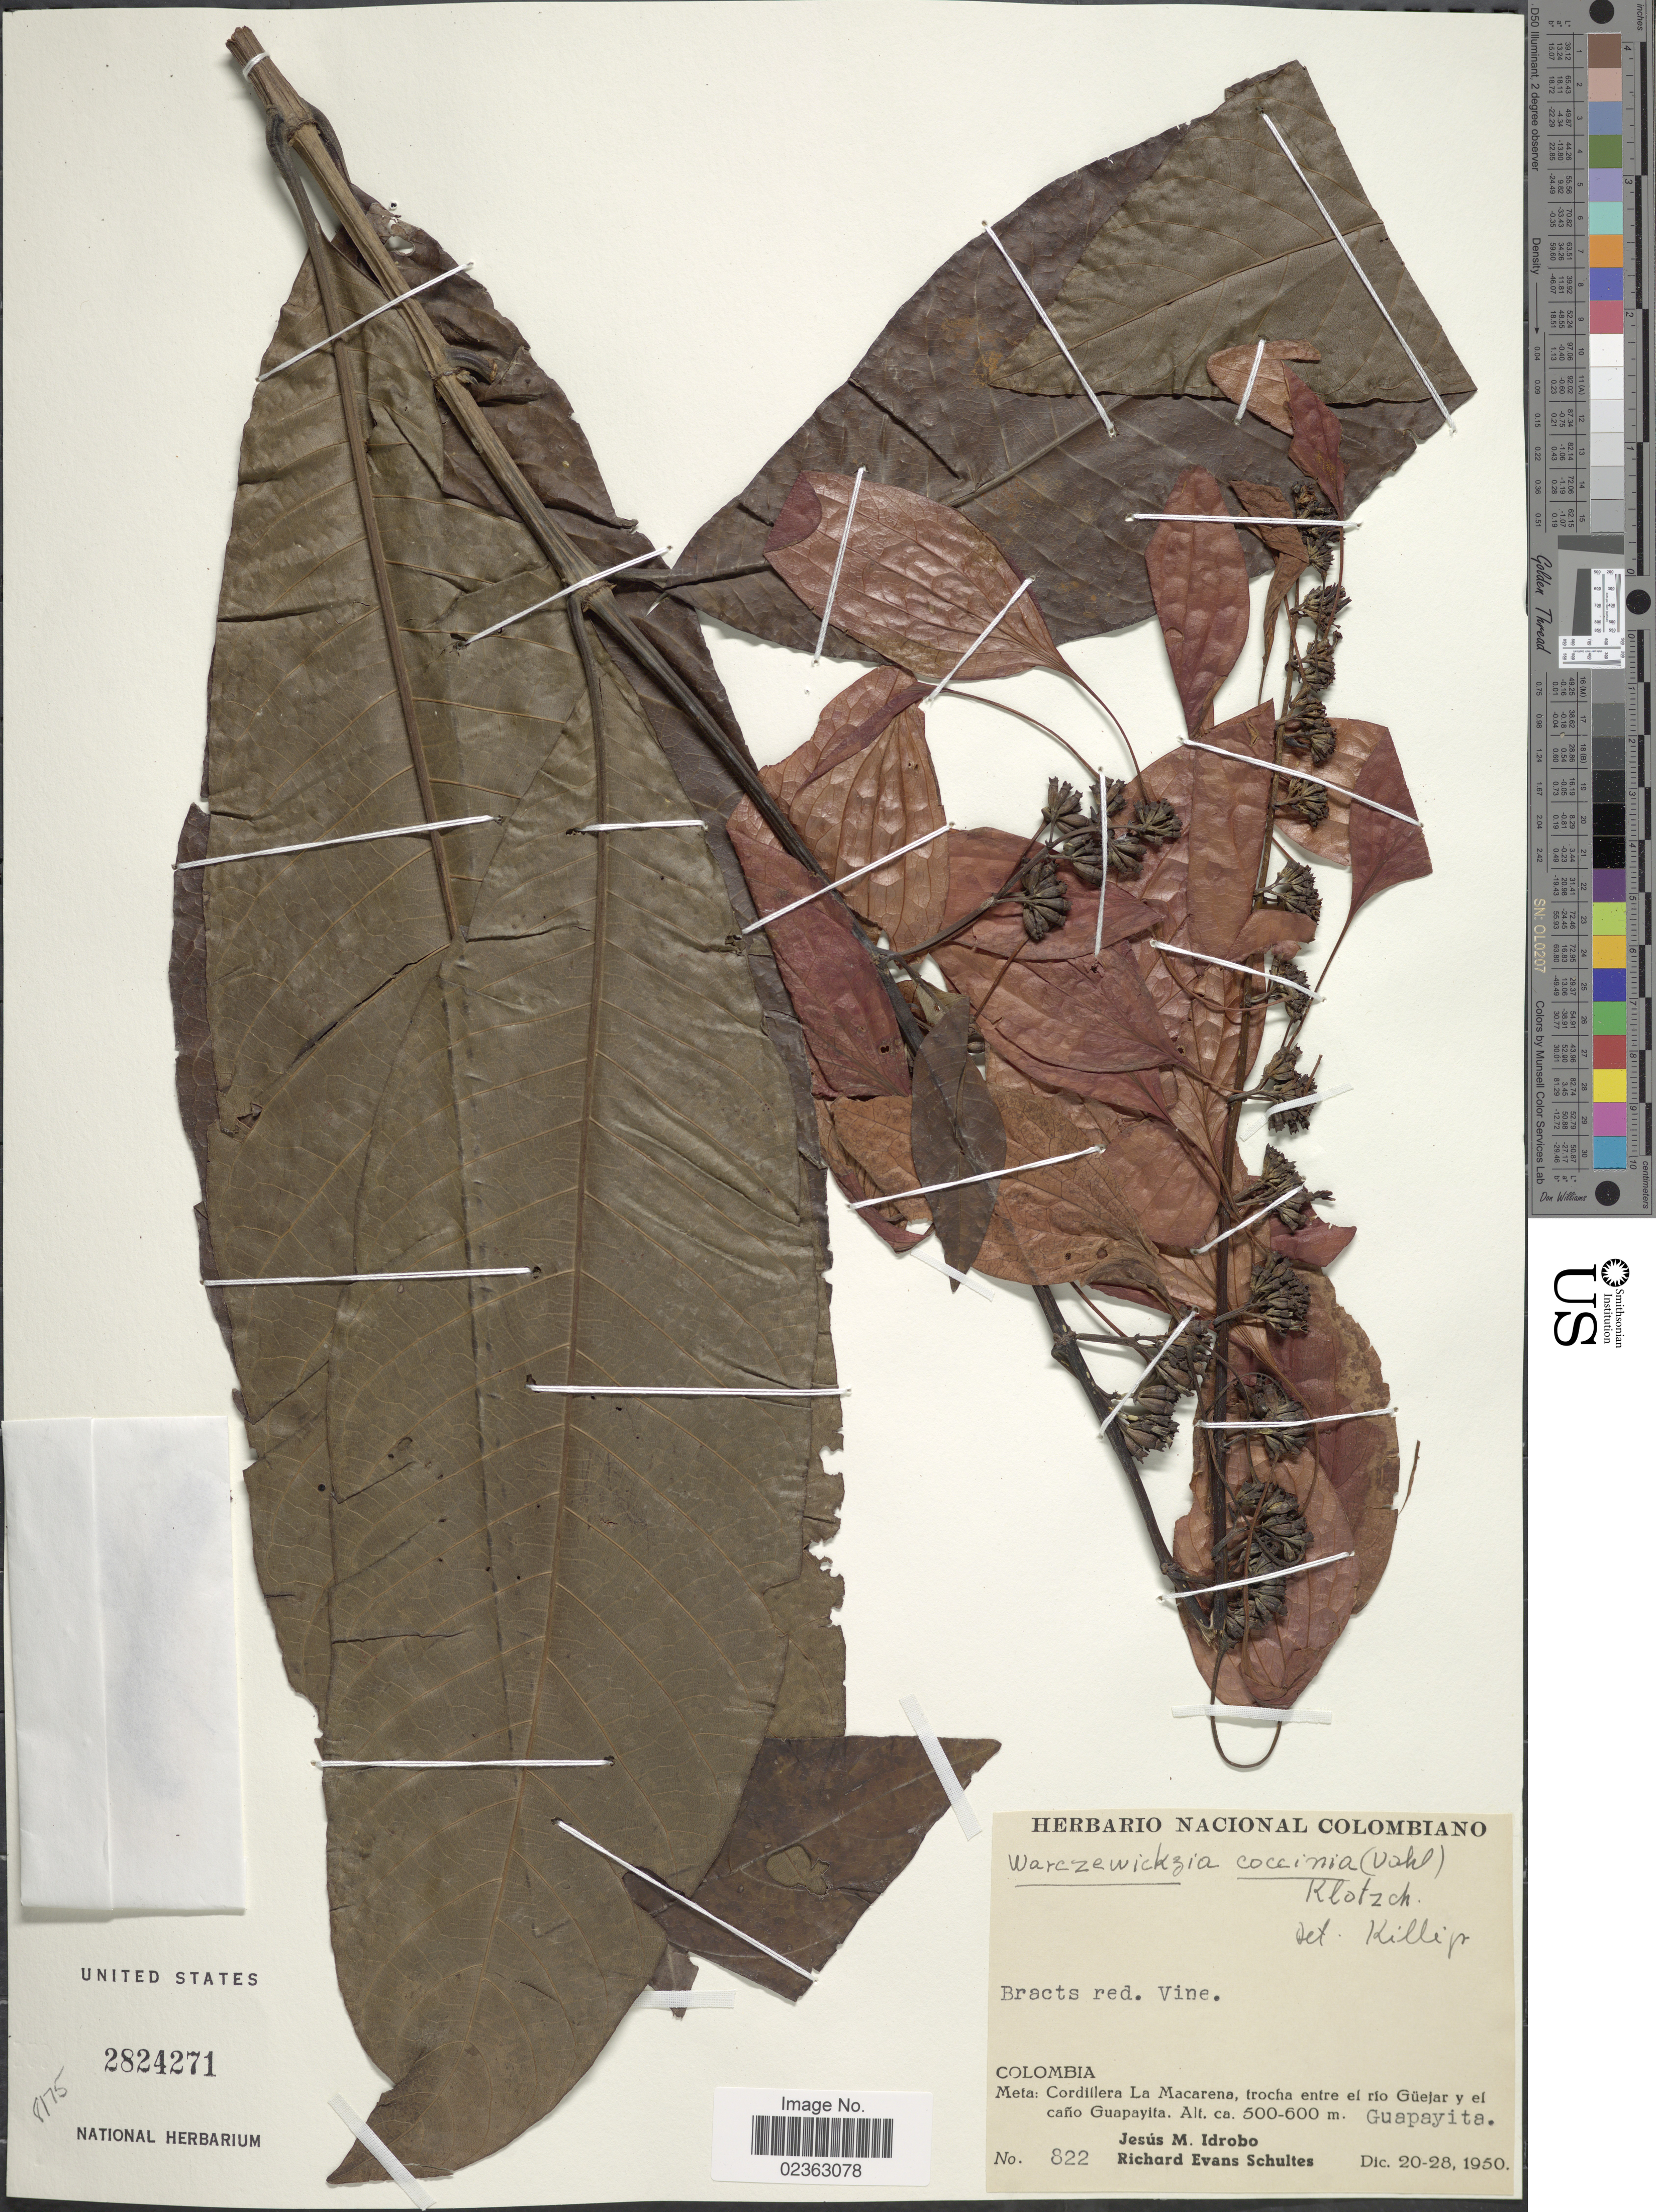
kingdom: Plantae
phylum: Tracheophyta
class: Magnoliopsida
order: Gentianales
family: Rubiaceae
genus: Warszewiczia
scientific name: Warszewiczia coccinea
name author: (Vahl) Klotzsch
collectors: J. M. Idrobo & R. E. Schultes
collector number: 822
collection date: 1950-12-20/1950-12-28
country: Colombia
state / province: Meta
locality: Cordillera La macarena, trocha entre el rio Guejar y el cano Guayapayita, Guapayita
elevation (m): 500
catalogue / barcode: US 2824271